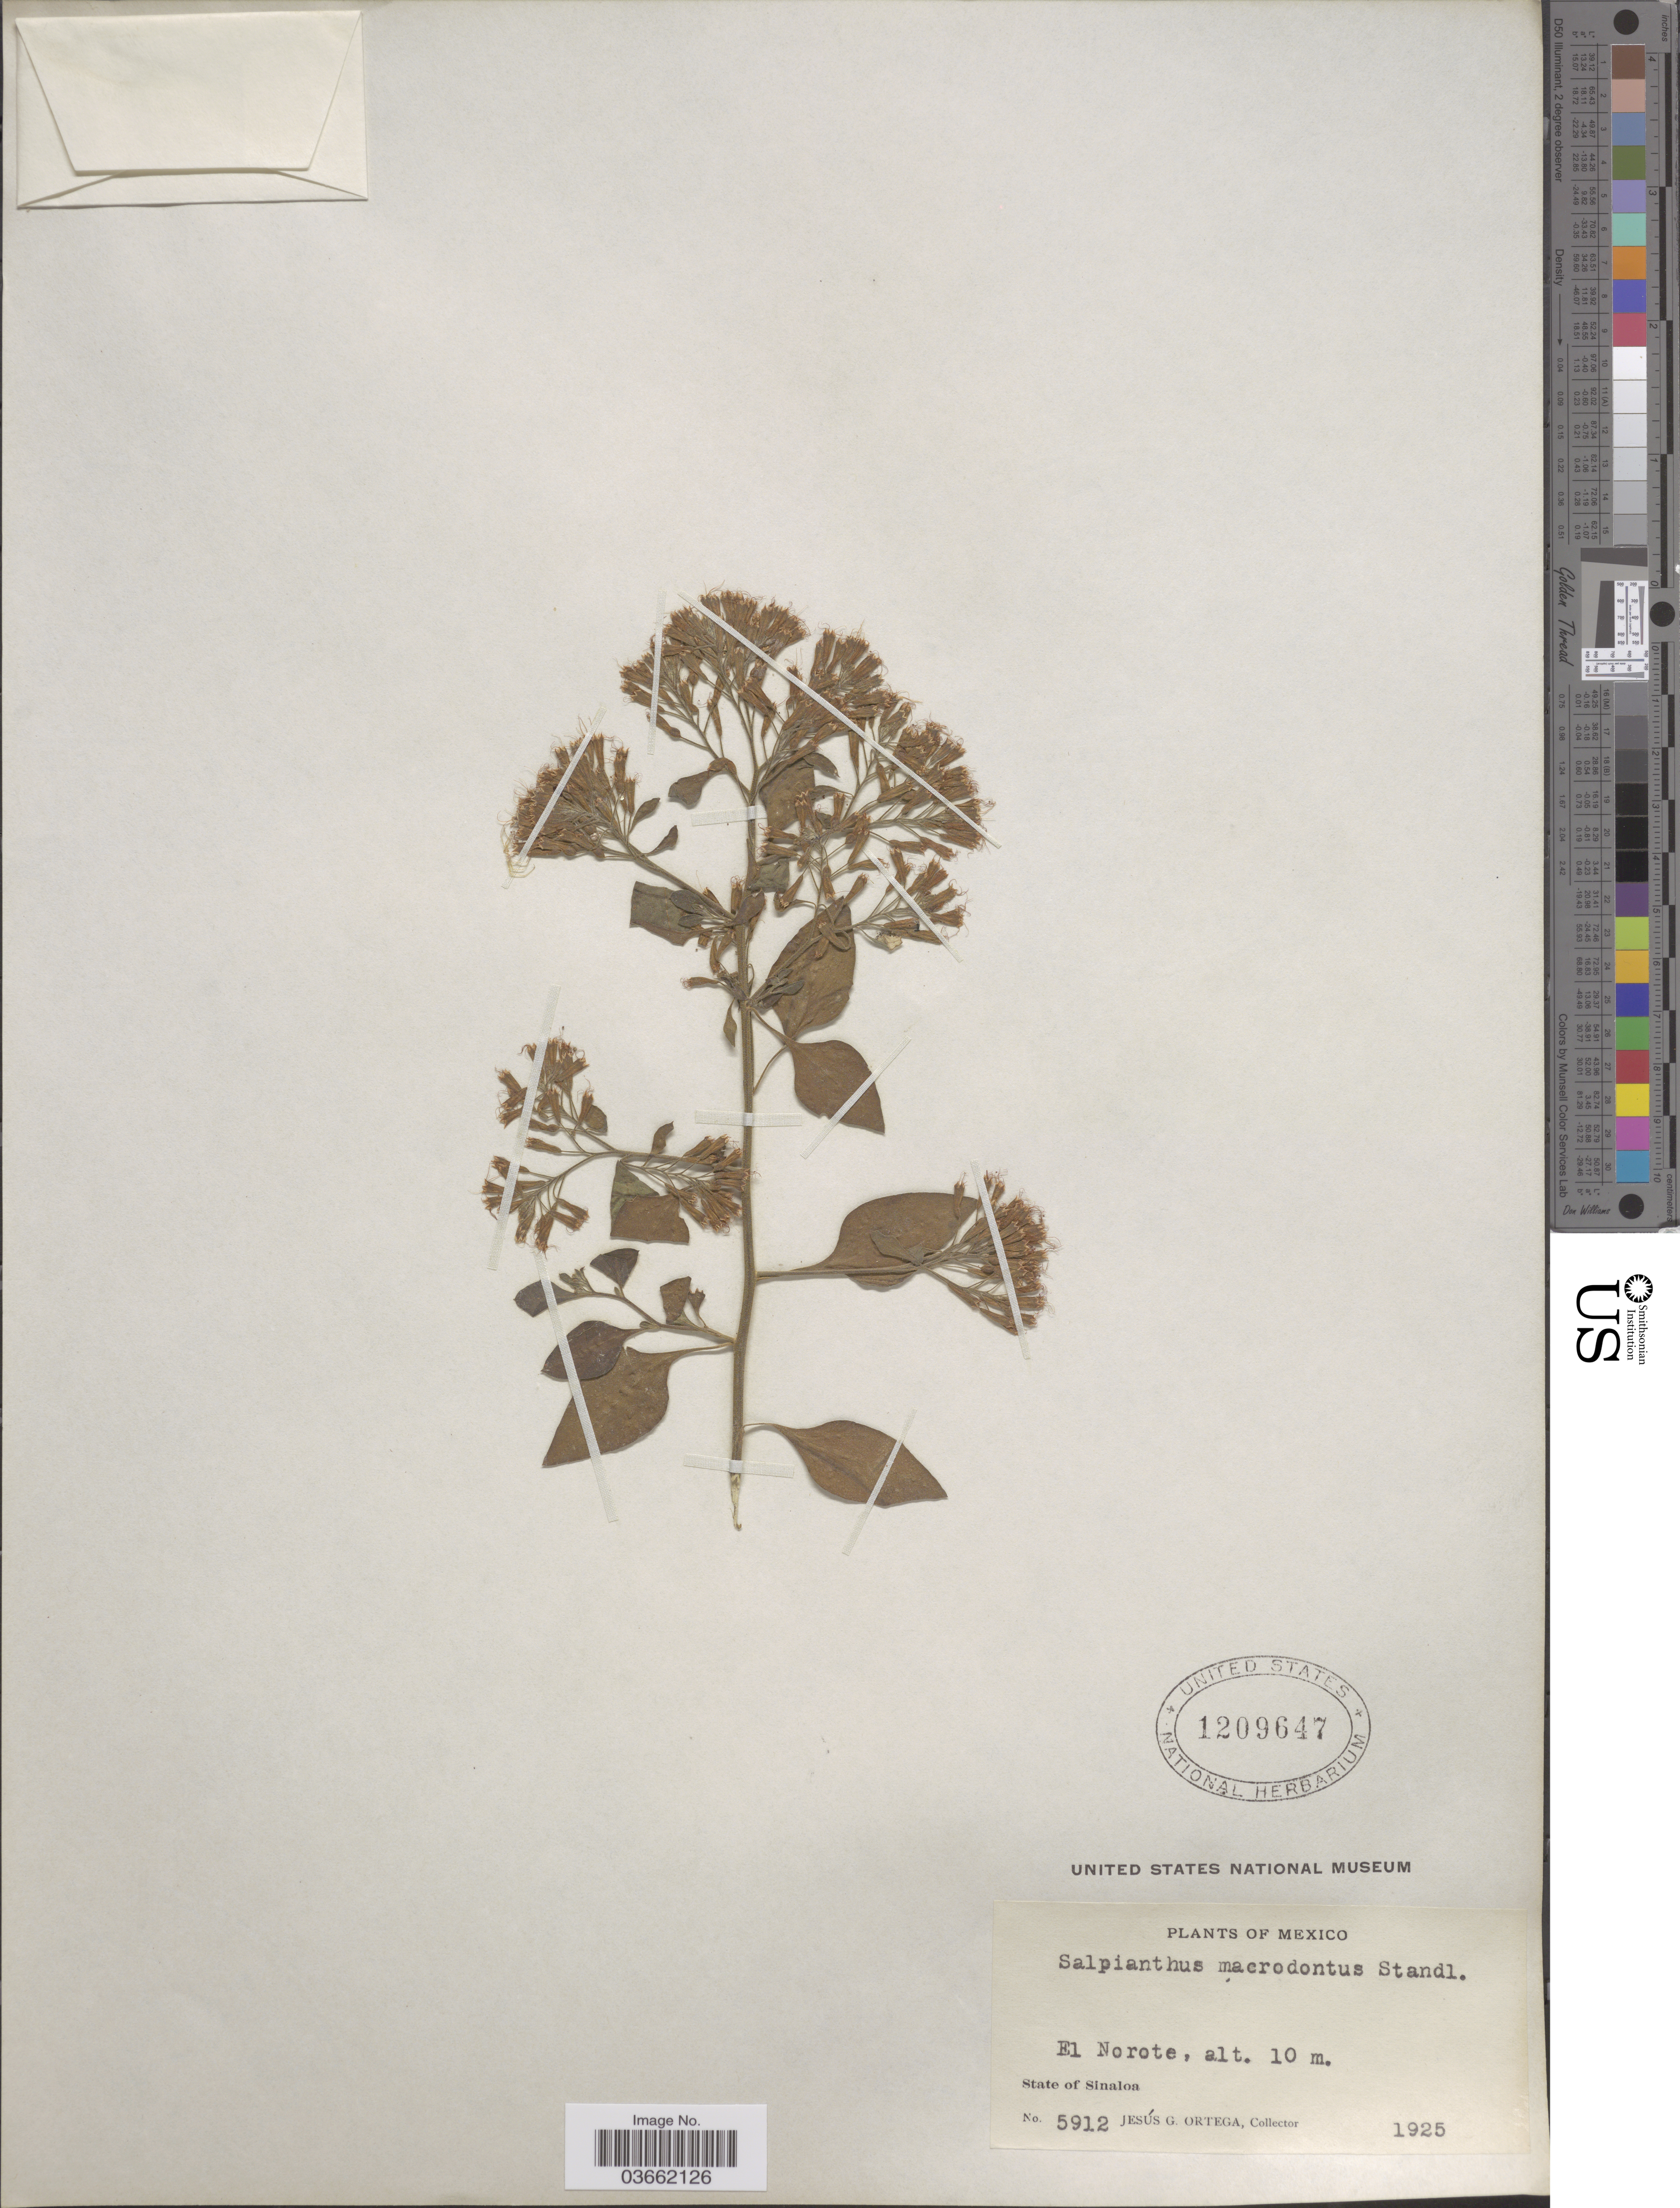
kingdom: Plantae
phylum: Tracheophyta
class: Magnoliopsida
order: Caryophyllales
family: Nyctaginaceae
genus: Salpianthus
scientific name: Salpianthus macrodontus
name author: Standl.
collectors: J. Ortega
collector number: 5912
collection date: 1925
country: Mexico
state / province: Sinaloa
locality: El Norote.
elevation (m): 10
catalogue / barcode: US 1209647